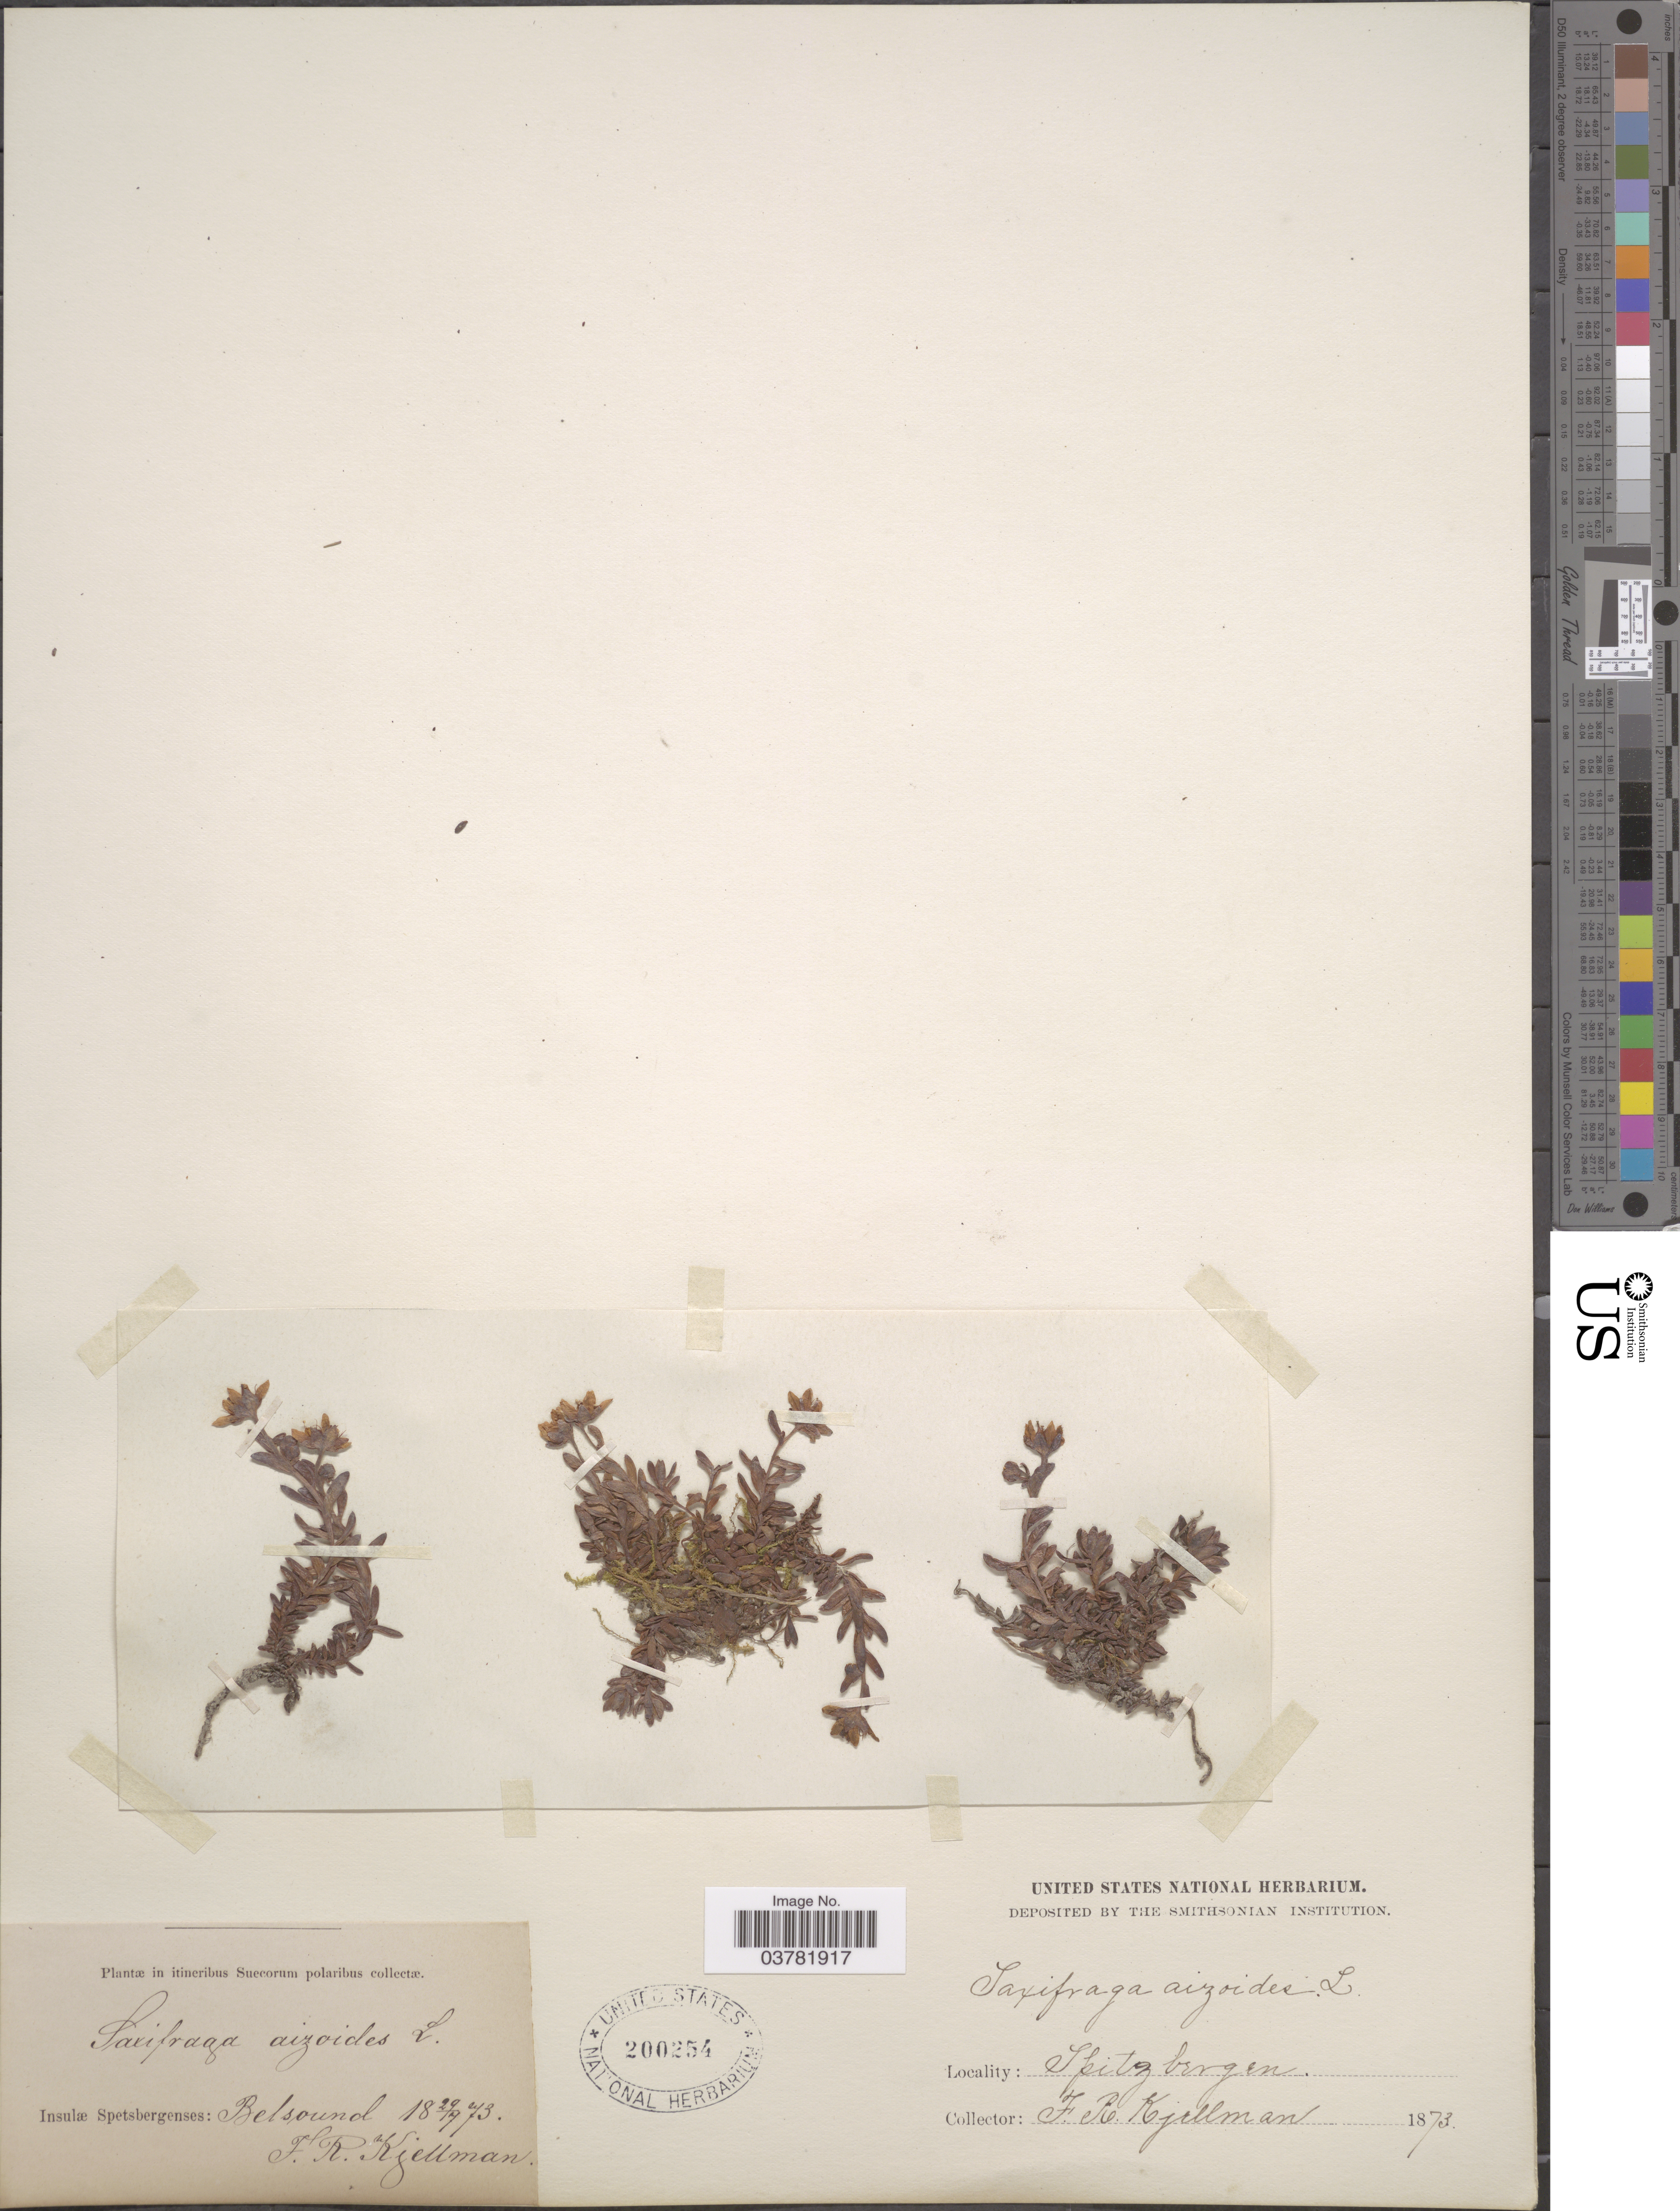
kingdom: Plantae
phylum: Tracheophyta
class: Magnoliopsida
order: Saxifragales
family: Saxifragaceae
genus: Saxifraga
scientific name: Saxifraga aizoides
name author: L.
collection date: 1873-09-29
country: Norway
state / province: Svalbard and Jan Mayen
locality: In itineribus Succorum polaribus. Insulæ Spetsbergenses: Belsound.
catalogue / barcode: US 200254